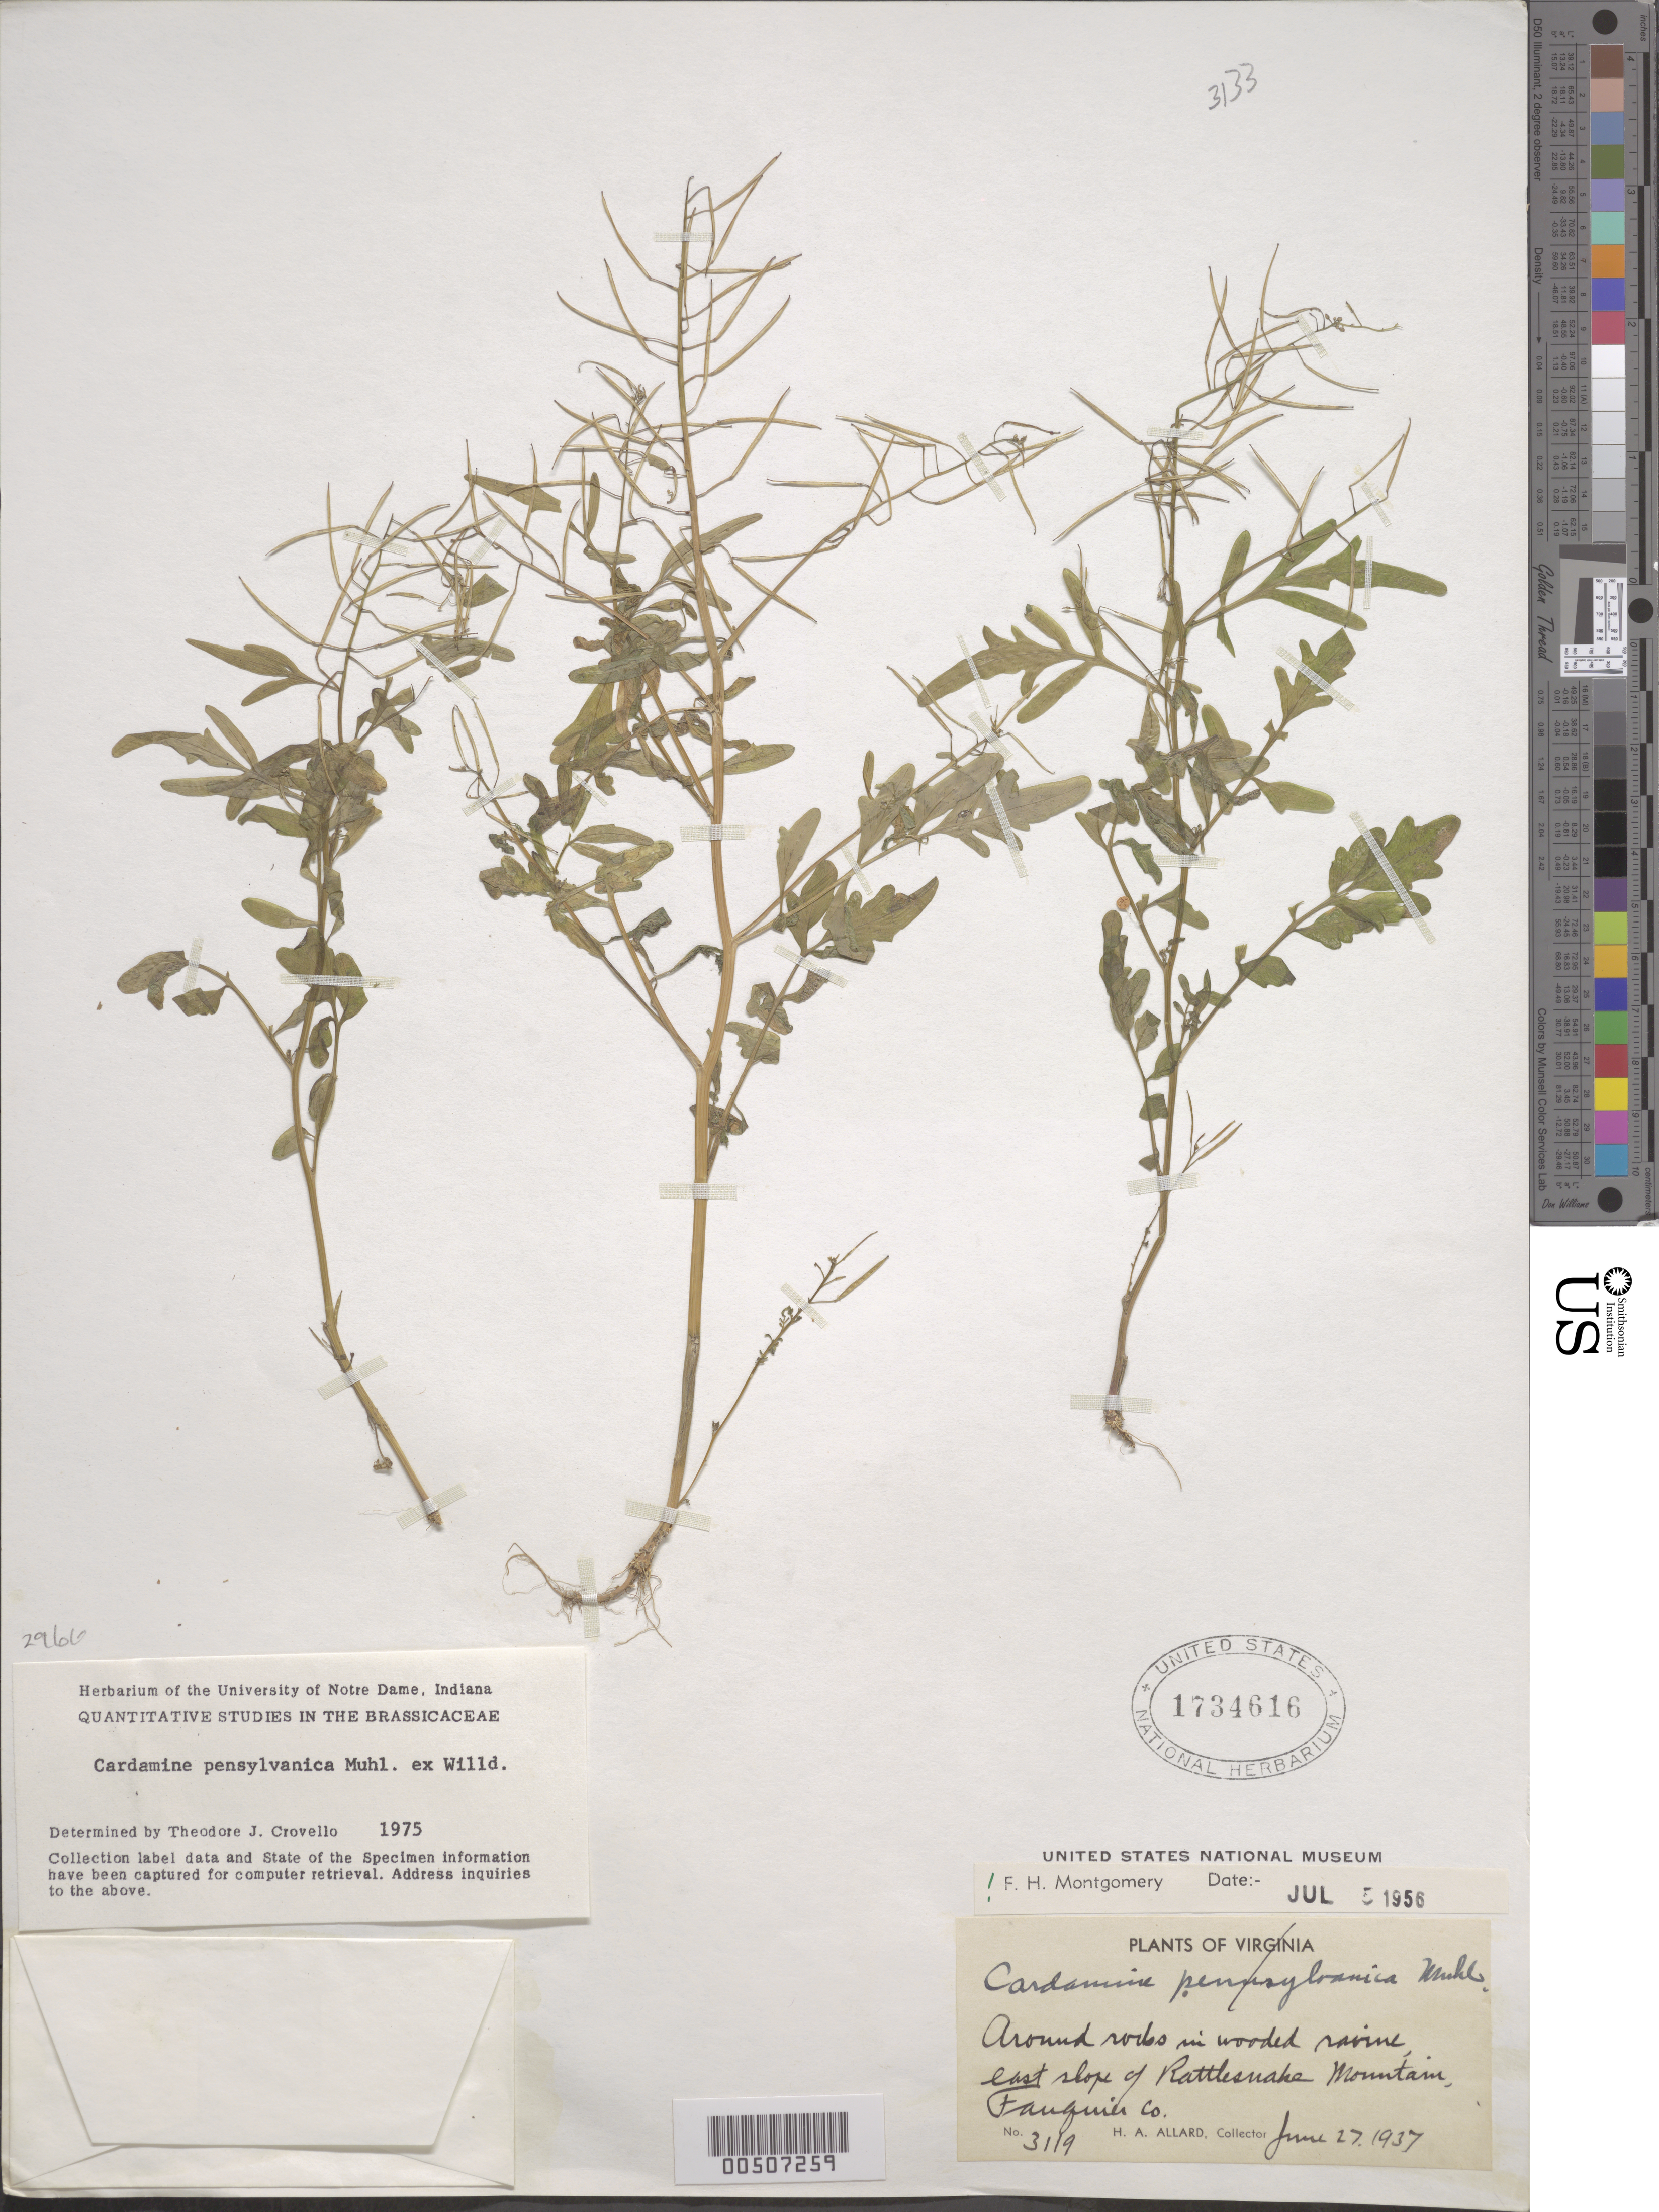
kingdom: Plantae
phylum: Tracheophyta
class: Magnoliopsida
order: Brassicales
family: Brassicaceae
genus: Cardamine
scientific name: Cardamine pensylvanica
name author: Muhl. ex Willd.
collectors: H. A. Allard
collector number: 3119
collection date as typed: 27 Jun 1937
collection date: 1937-06-27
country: United States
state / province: Virginia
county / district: Fauquier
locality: E of Rattlesnake Mountain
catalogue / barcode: US 1734616